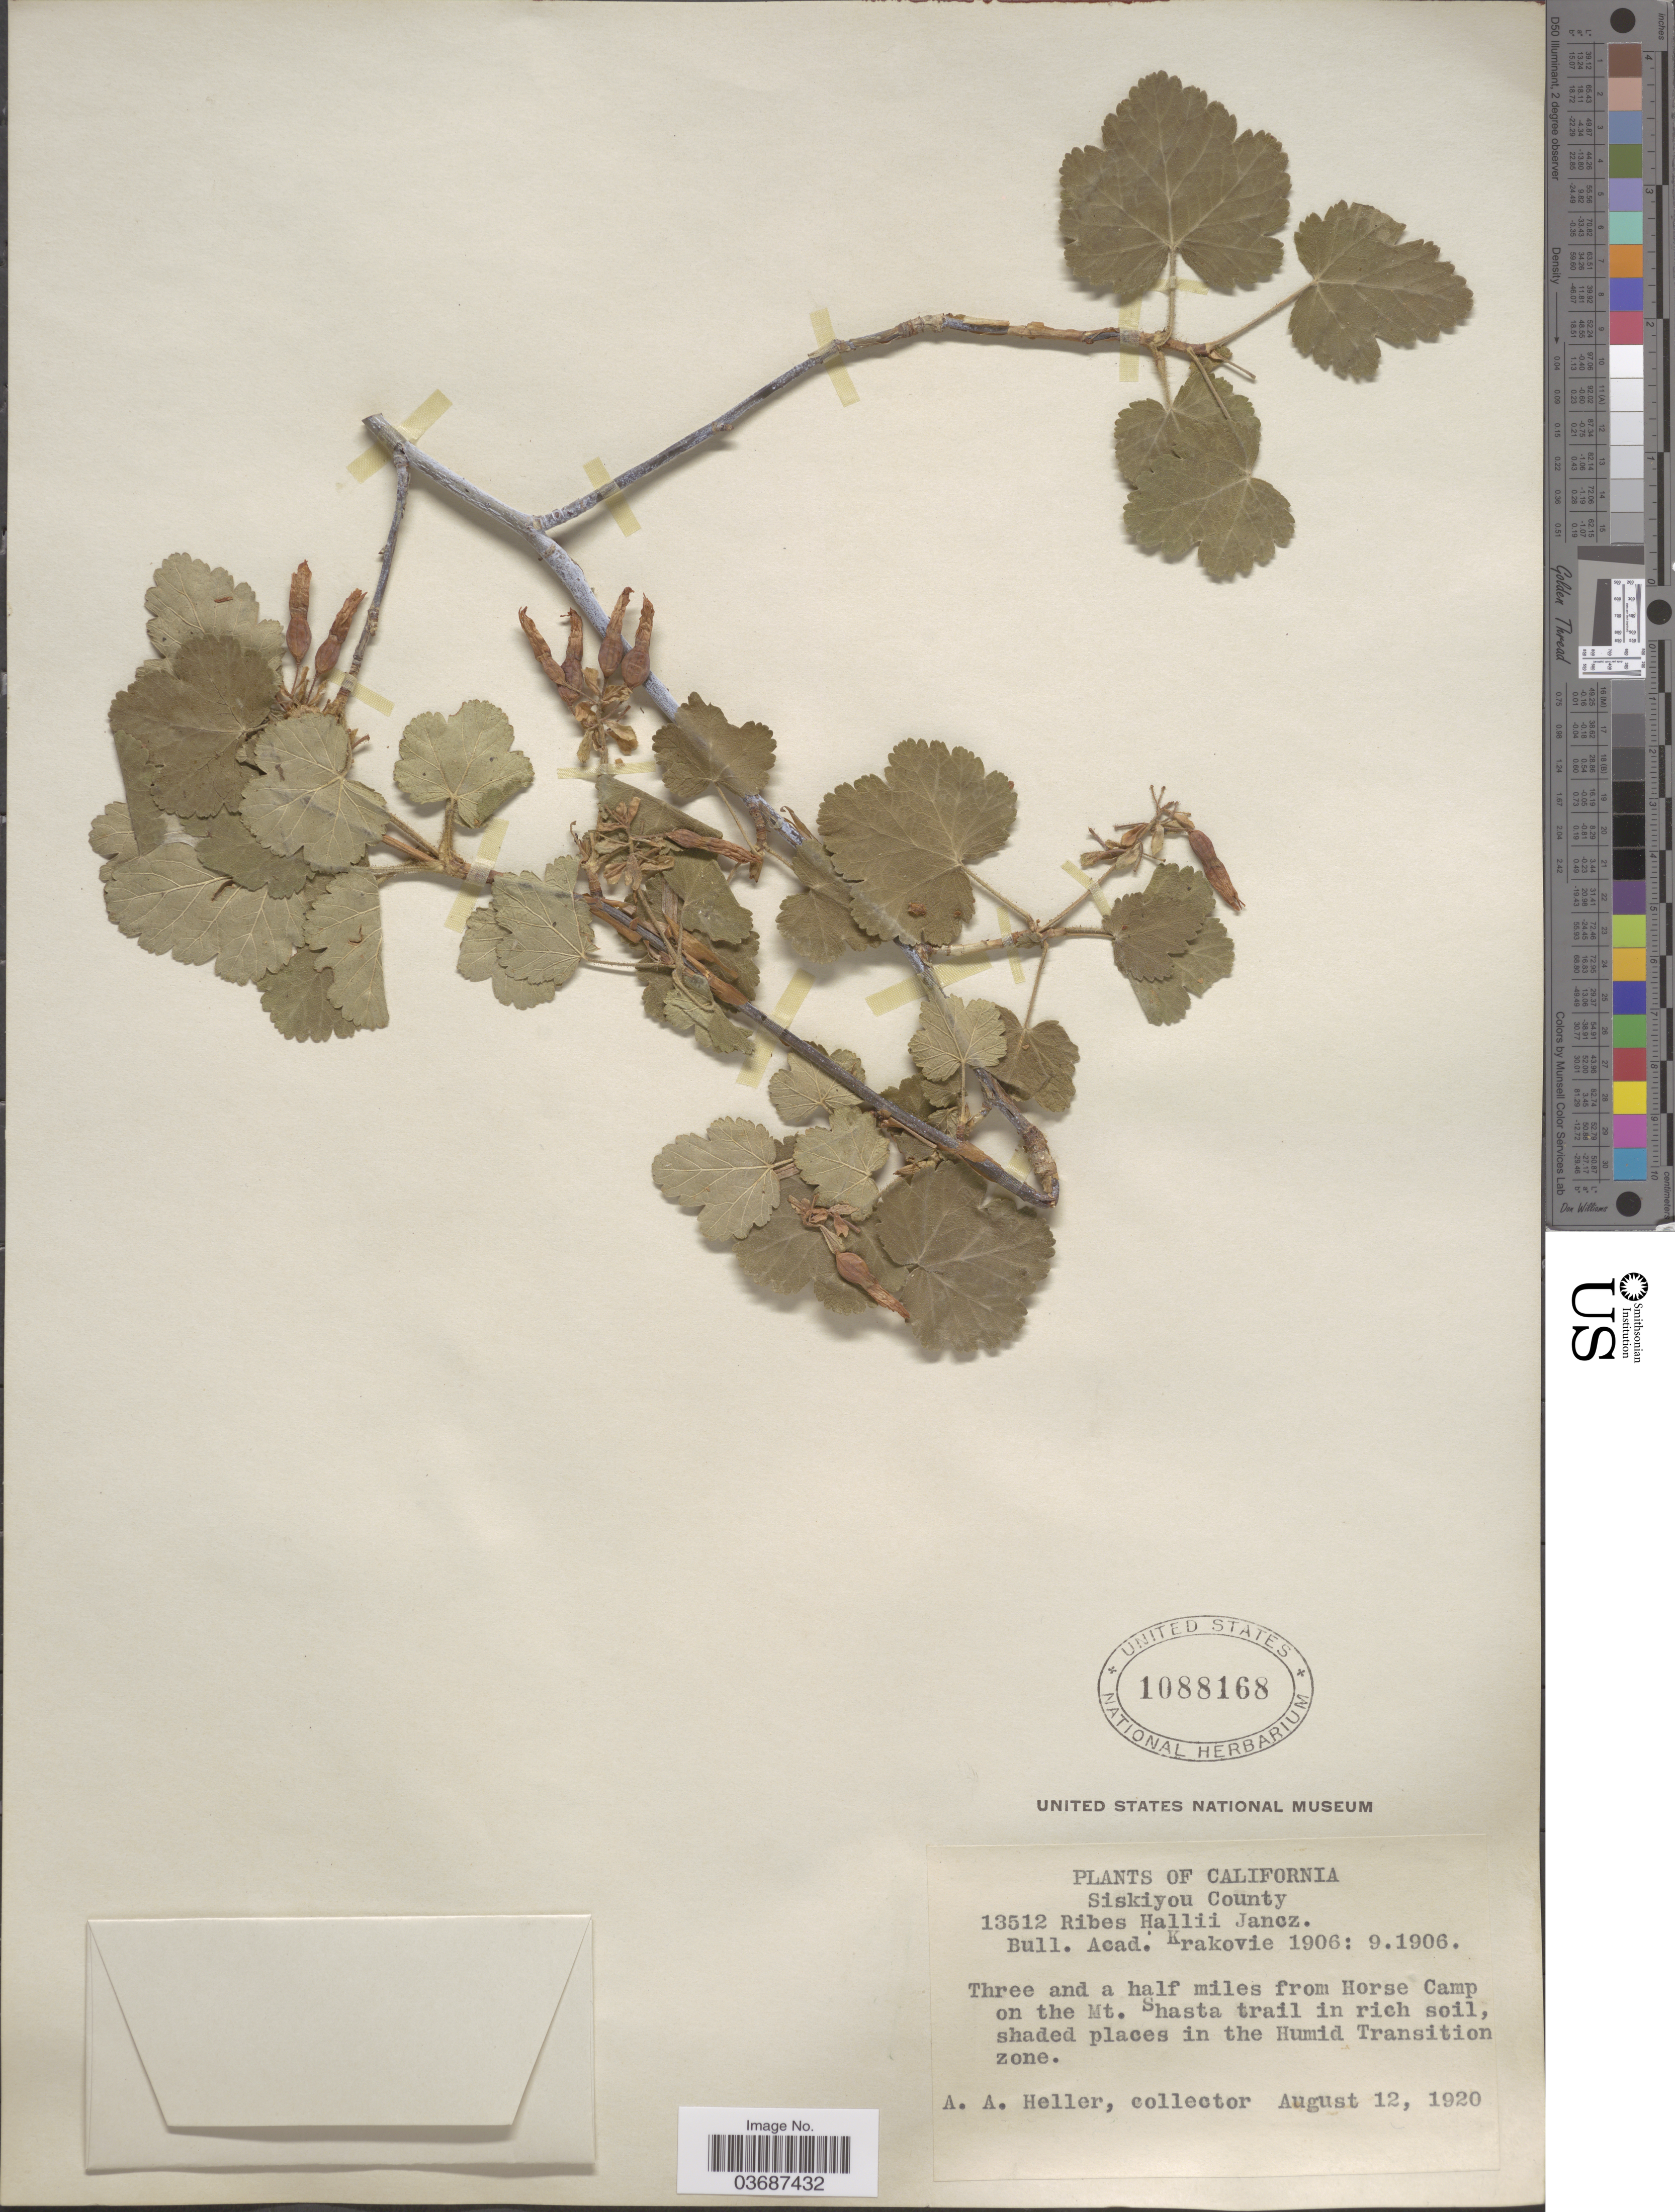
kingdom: Plantae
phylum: Tracheophyta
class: Magnoliopsida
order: Saxifragales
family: Grossulariaceae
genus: Ribes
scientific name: Ribes hallii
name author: Jancz.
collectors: A. A. Heller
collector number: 13512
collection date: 1920-08-12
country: United States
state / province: California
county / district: Siskiyou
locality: Siskiyou County. Three and a half miles from Horse Camp on the Mt. Shasta trail in rich soil, shaded places in the Humid Transition zone.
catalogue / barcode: US 1088168